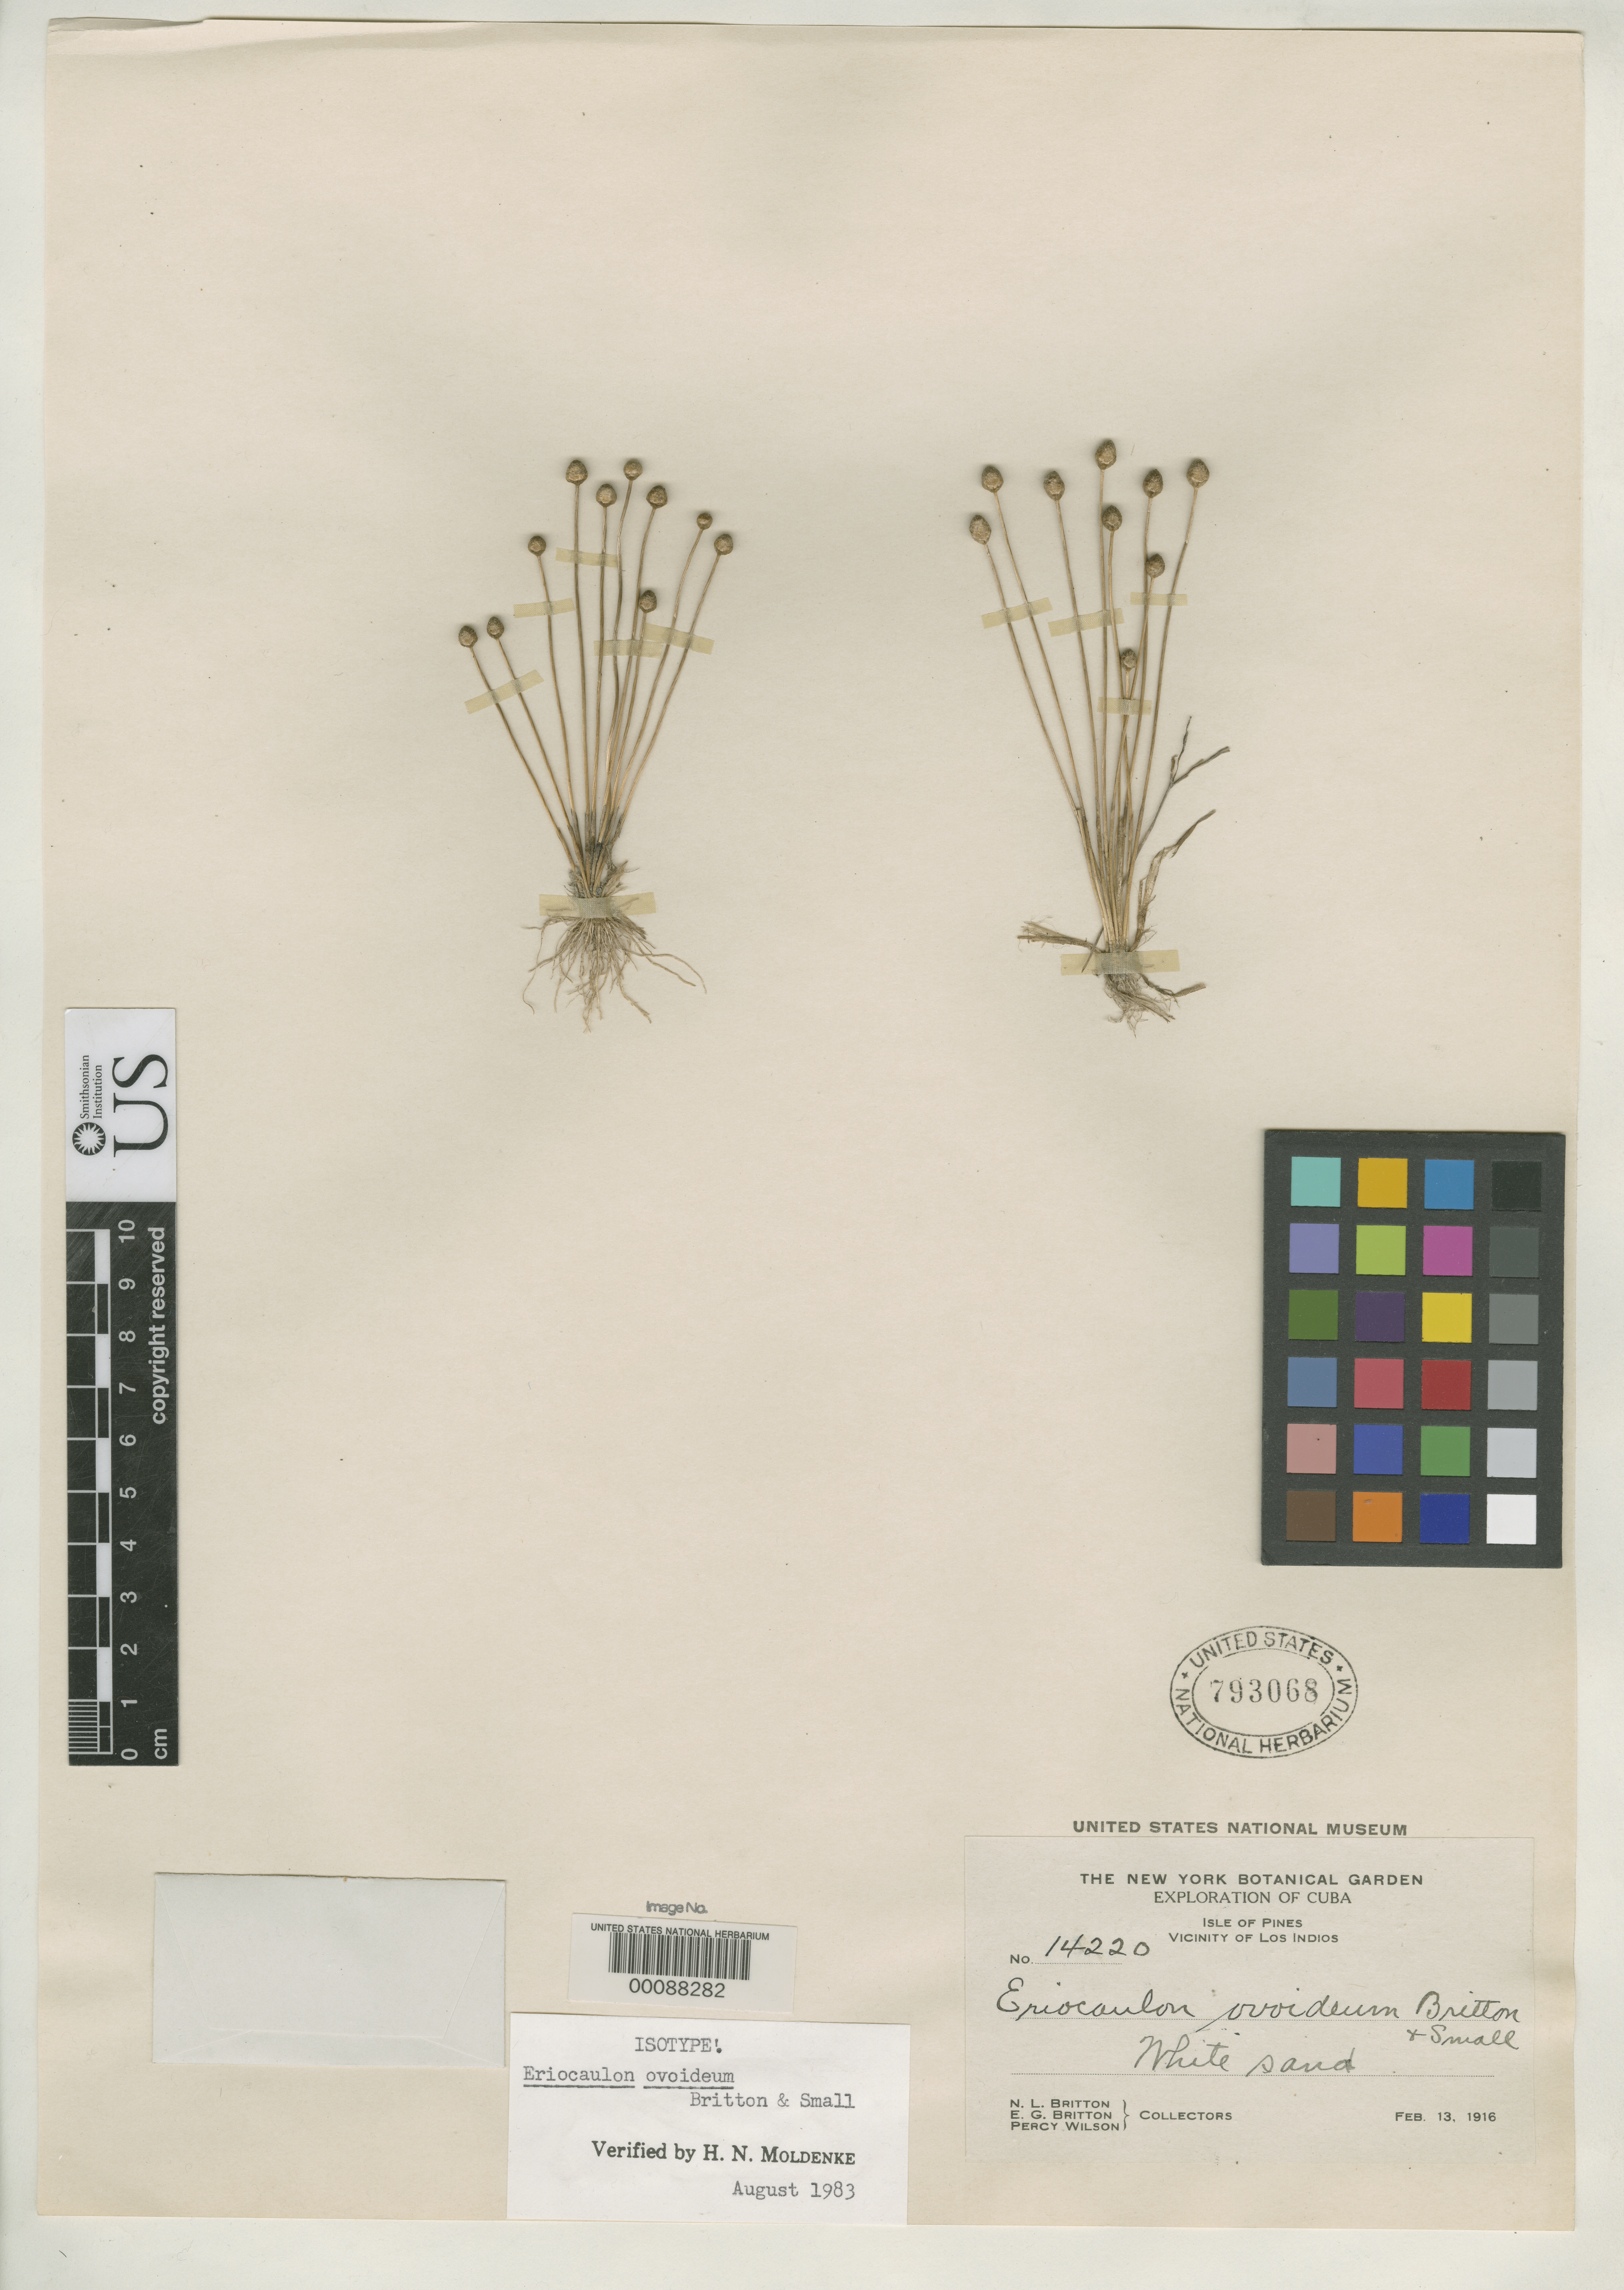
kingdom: Plantae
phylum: Tracheophyta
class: Liliopsida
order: Poales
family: Eriocaulaceae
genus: Eriocaulon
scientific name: Eriocaulon ovoideum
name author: Britton & Small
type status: Isotype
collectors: N. Britton, E. G. Britton & P. Wilson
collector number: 14220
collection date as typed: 13 Feb 1916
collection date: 1916-02-13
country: Cuba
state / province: Isla de La Juventud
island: Isla de La Juventud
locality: Los Indios.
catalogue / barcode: US 793068